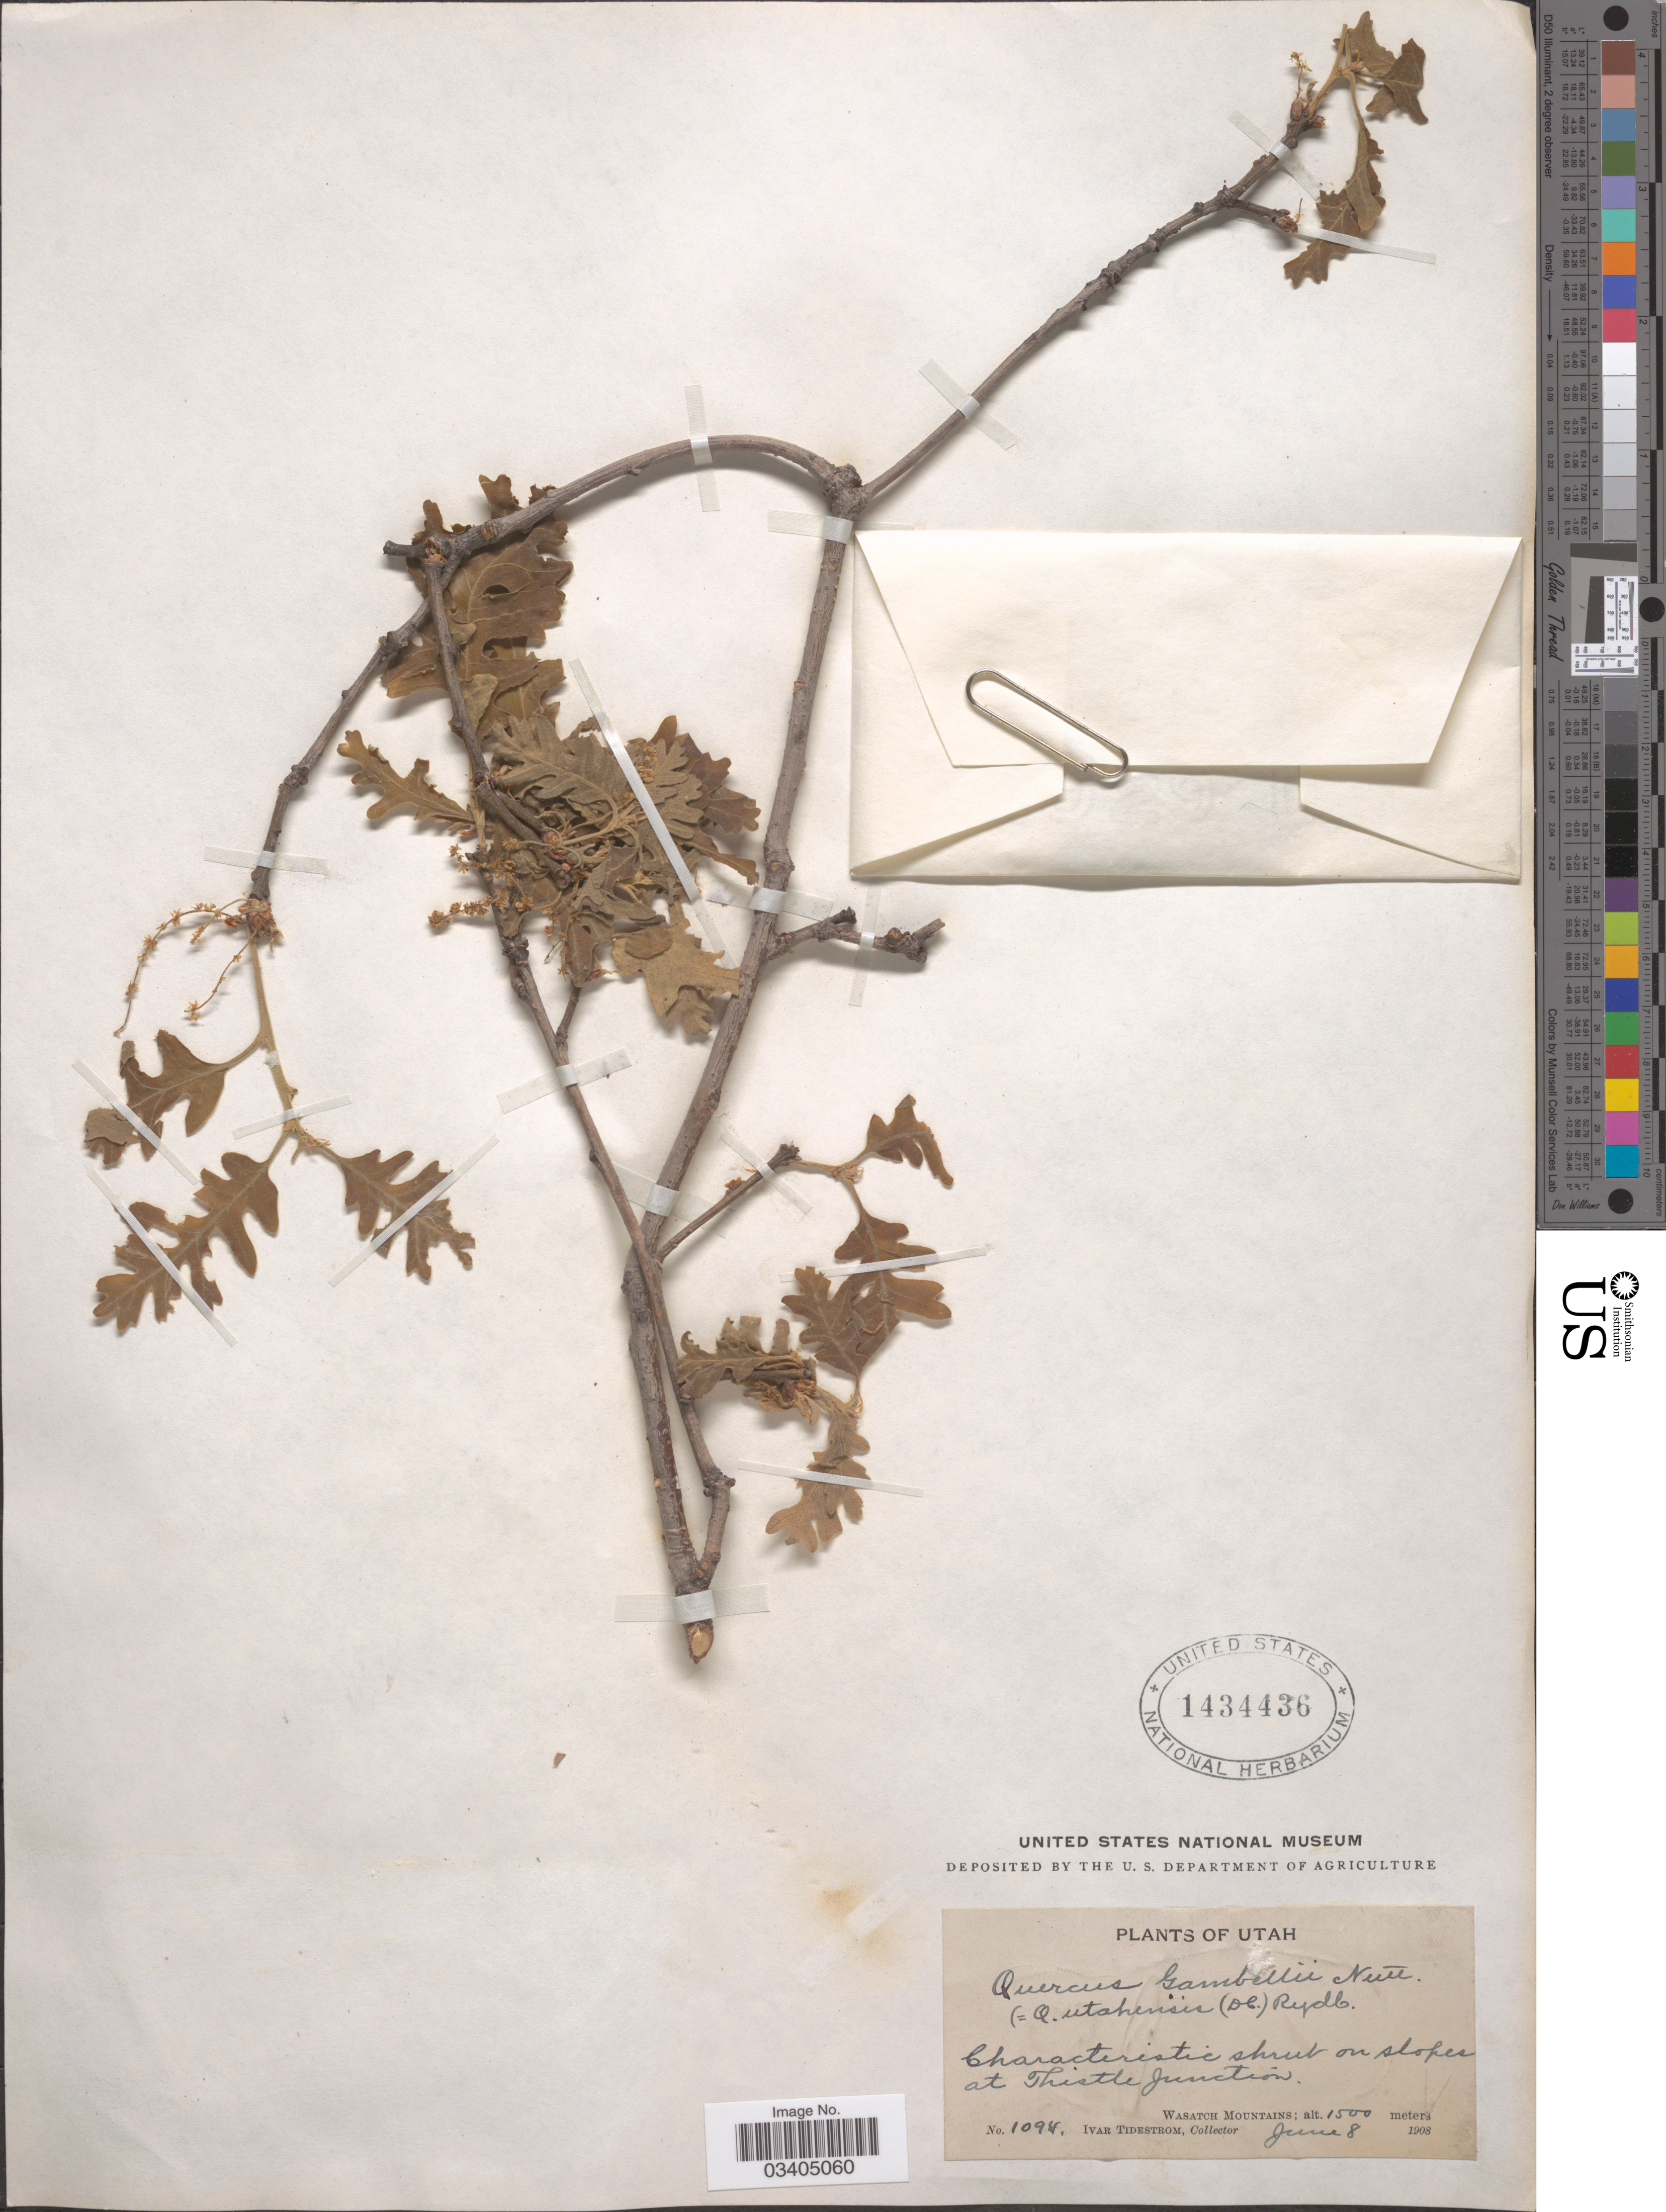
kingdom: Plantae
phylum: Tracheophyta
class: Magnoliopsida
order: Fagales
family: Fagaceae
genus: Quercus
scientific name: Quercus gambelii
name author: Nutt.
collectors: I. F. Tidestrom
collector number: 1094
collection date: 1908-06-08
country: United States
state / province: Utah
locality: On slopes at Thistle Junction. Wasatch Mountains.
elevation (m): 1500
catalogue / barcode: US 1434436